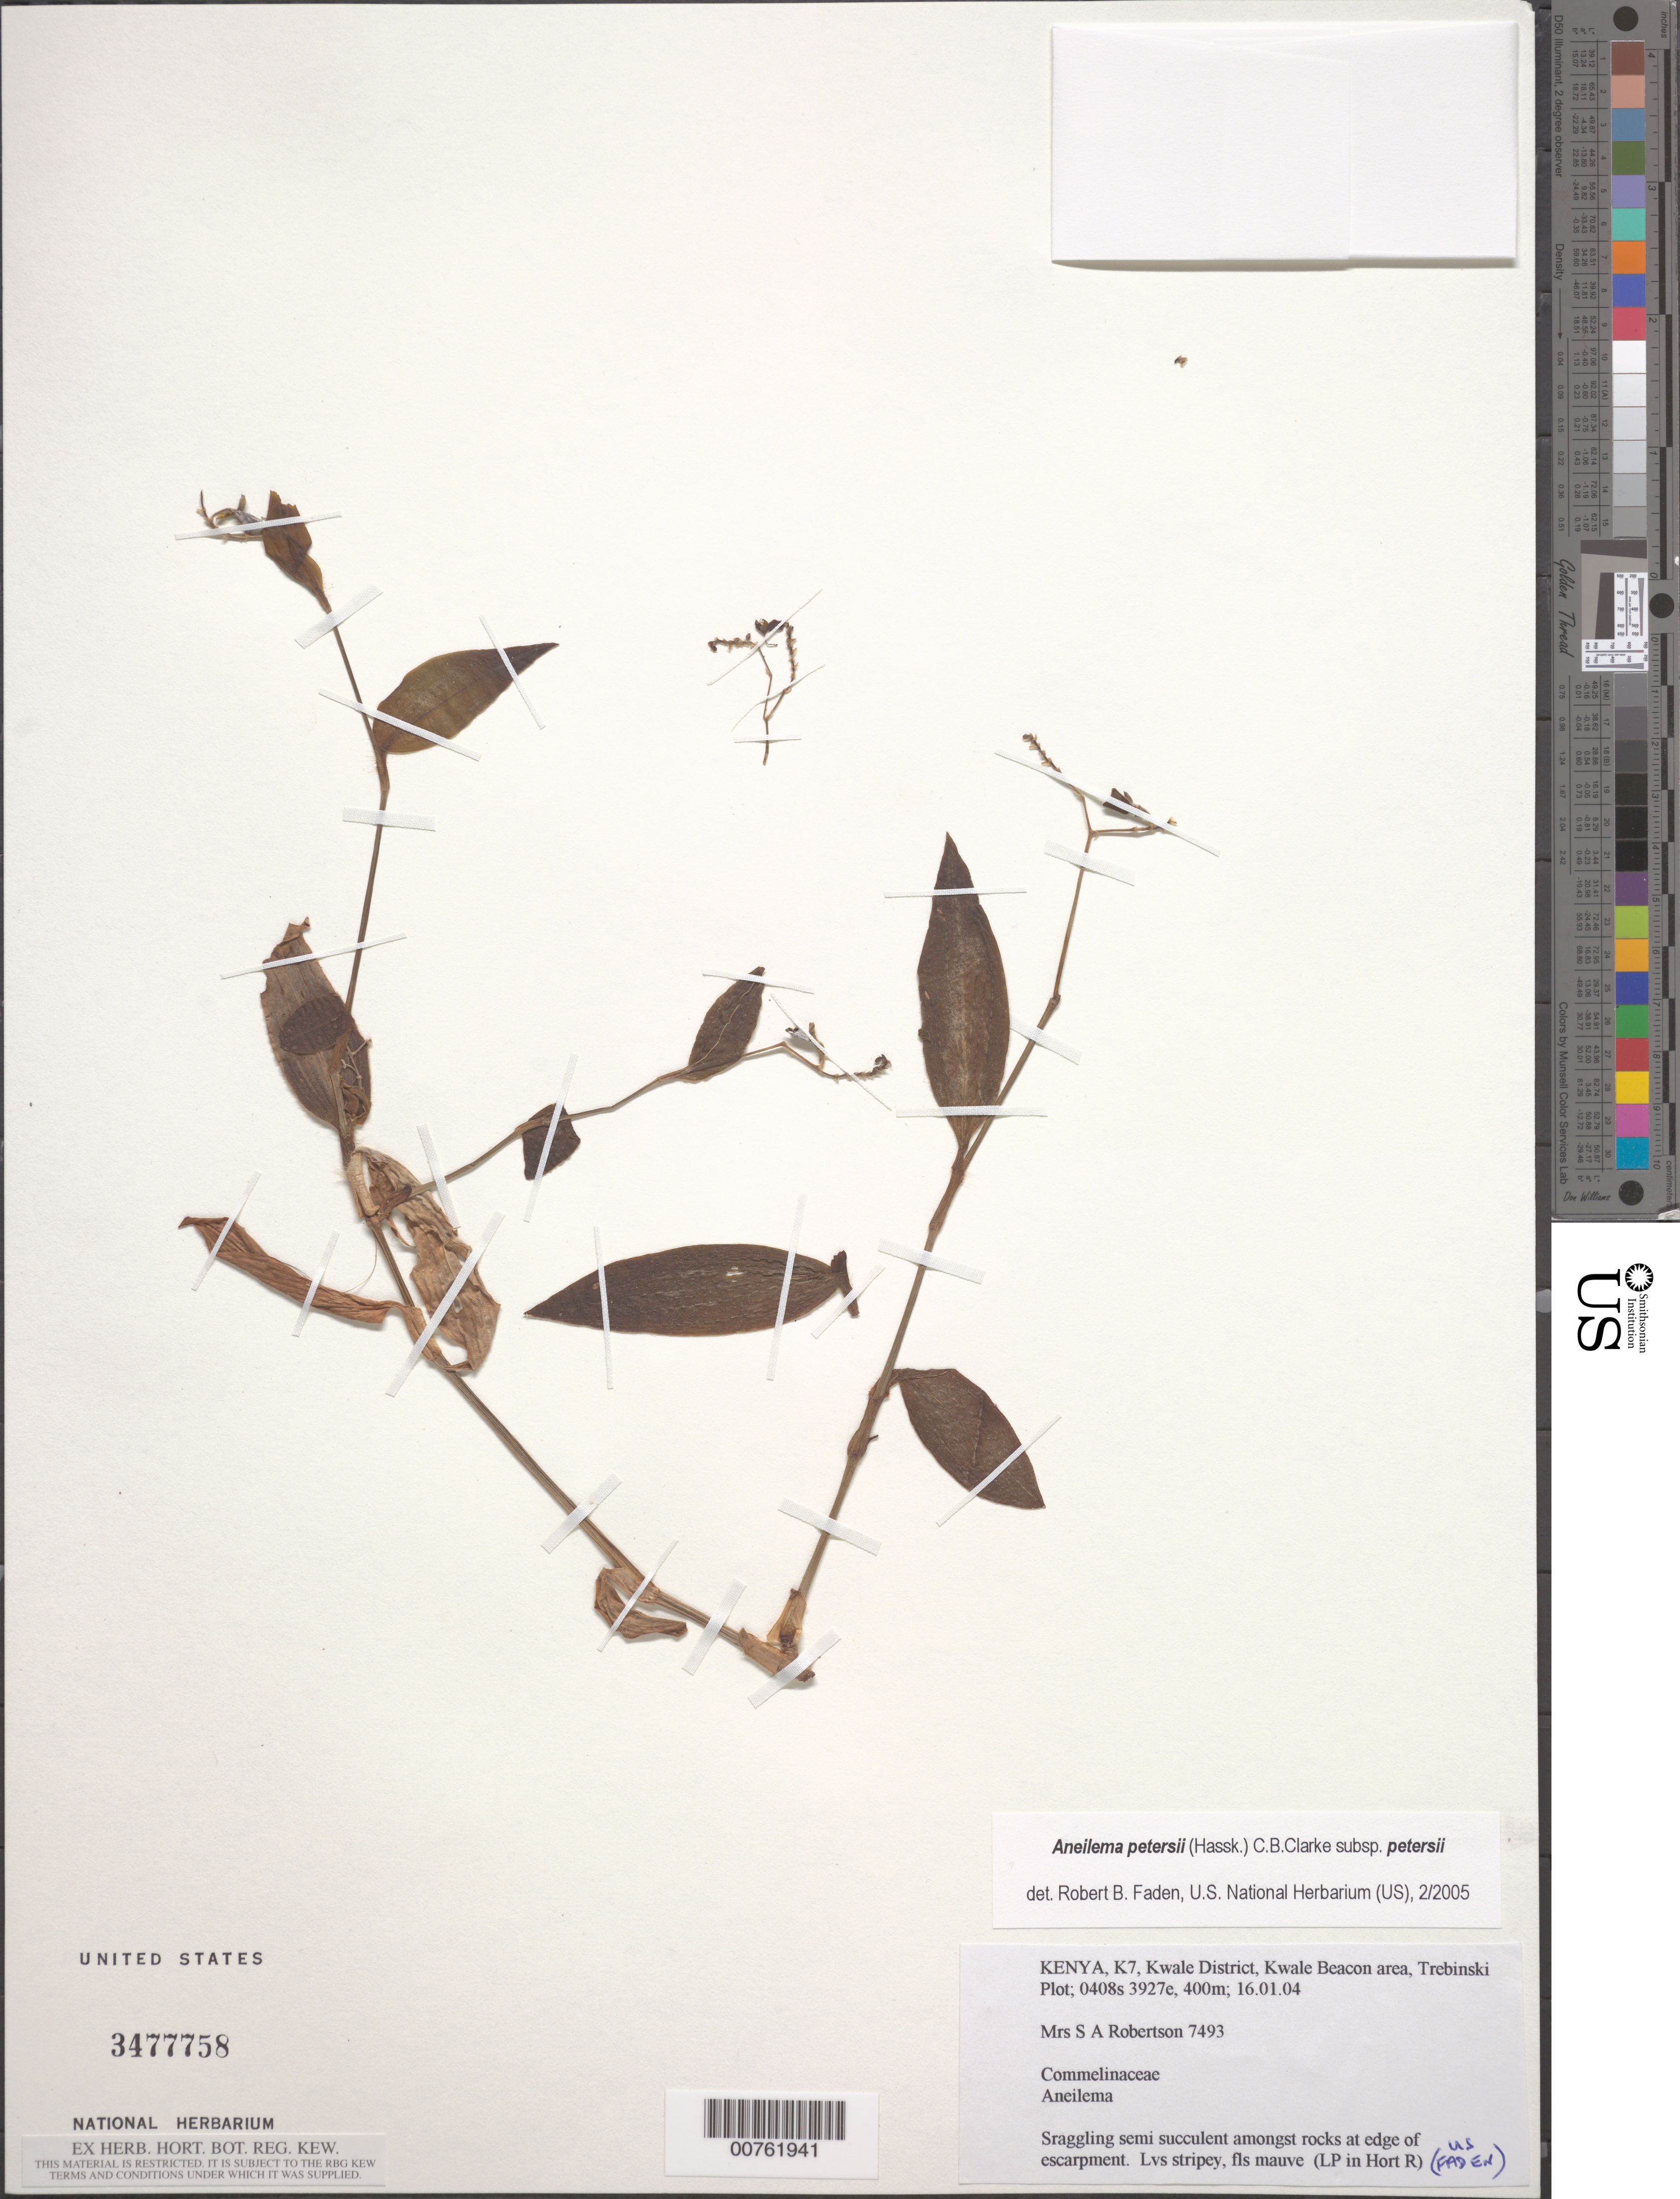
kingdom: Plantae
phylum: Tracheophyta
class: Liliopsida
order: Commelinales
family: Commelinaceae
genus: Aneilema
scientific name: Aneilema petersii subsp. petersii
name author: (Hassk.) C.B. Clarke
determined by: Faden, Robert B., (US), Smithsonian Institution - National Museum of Natural History (UNITED STATES)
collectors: S. A. Robertson et al.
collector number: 7493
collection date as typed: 16 Jan 2004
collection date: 2004-01-16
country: Kenya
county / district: Kwale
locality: Kwale Beacon area, Trebinski Plot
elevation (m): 400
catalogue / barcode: US 3477758